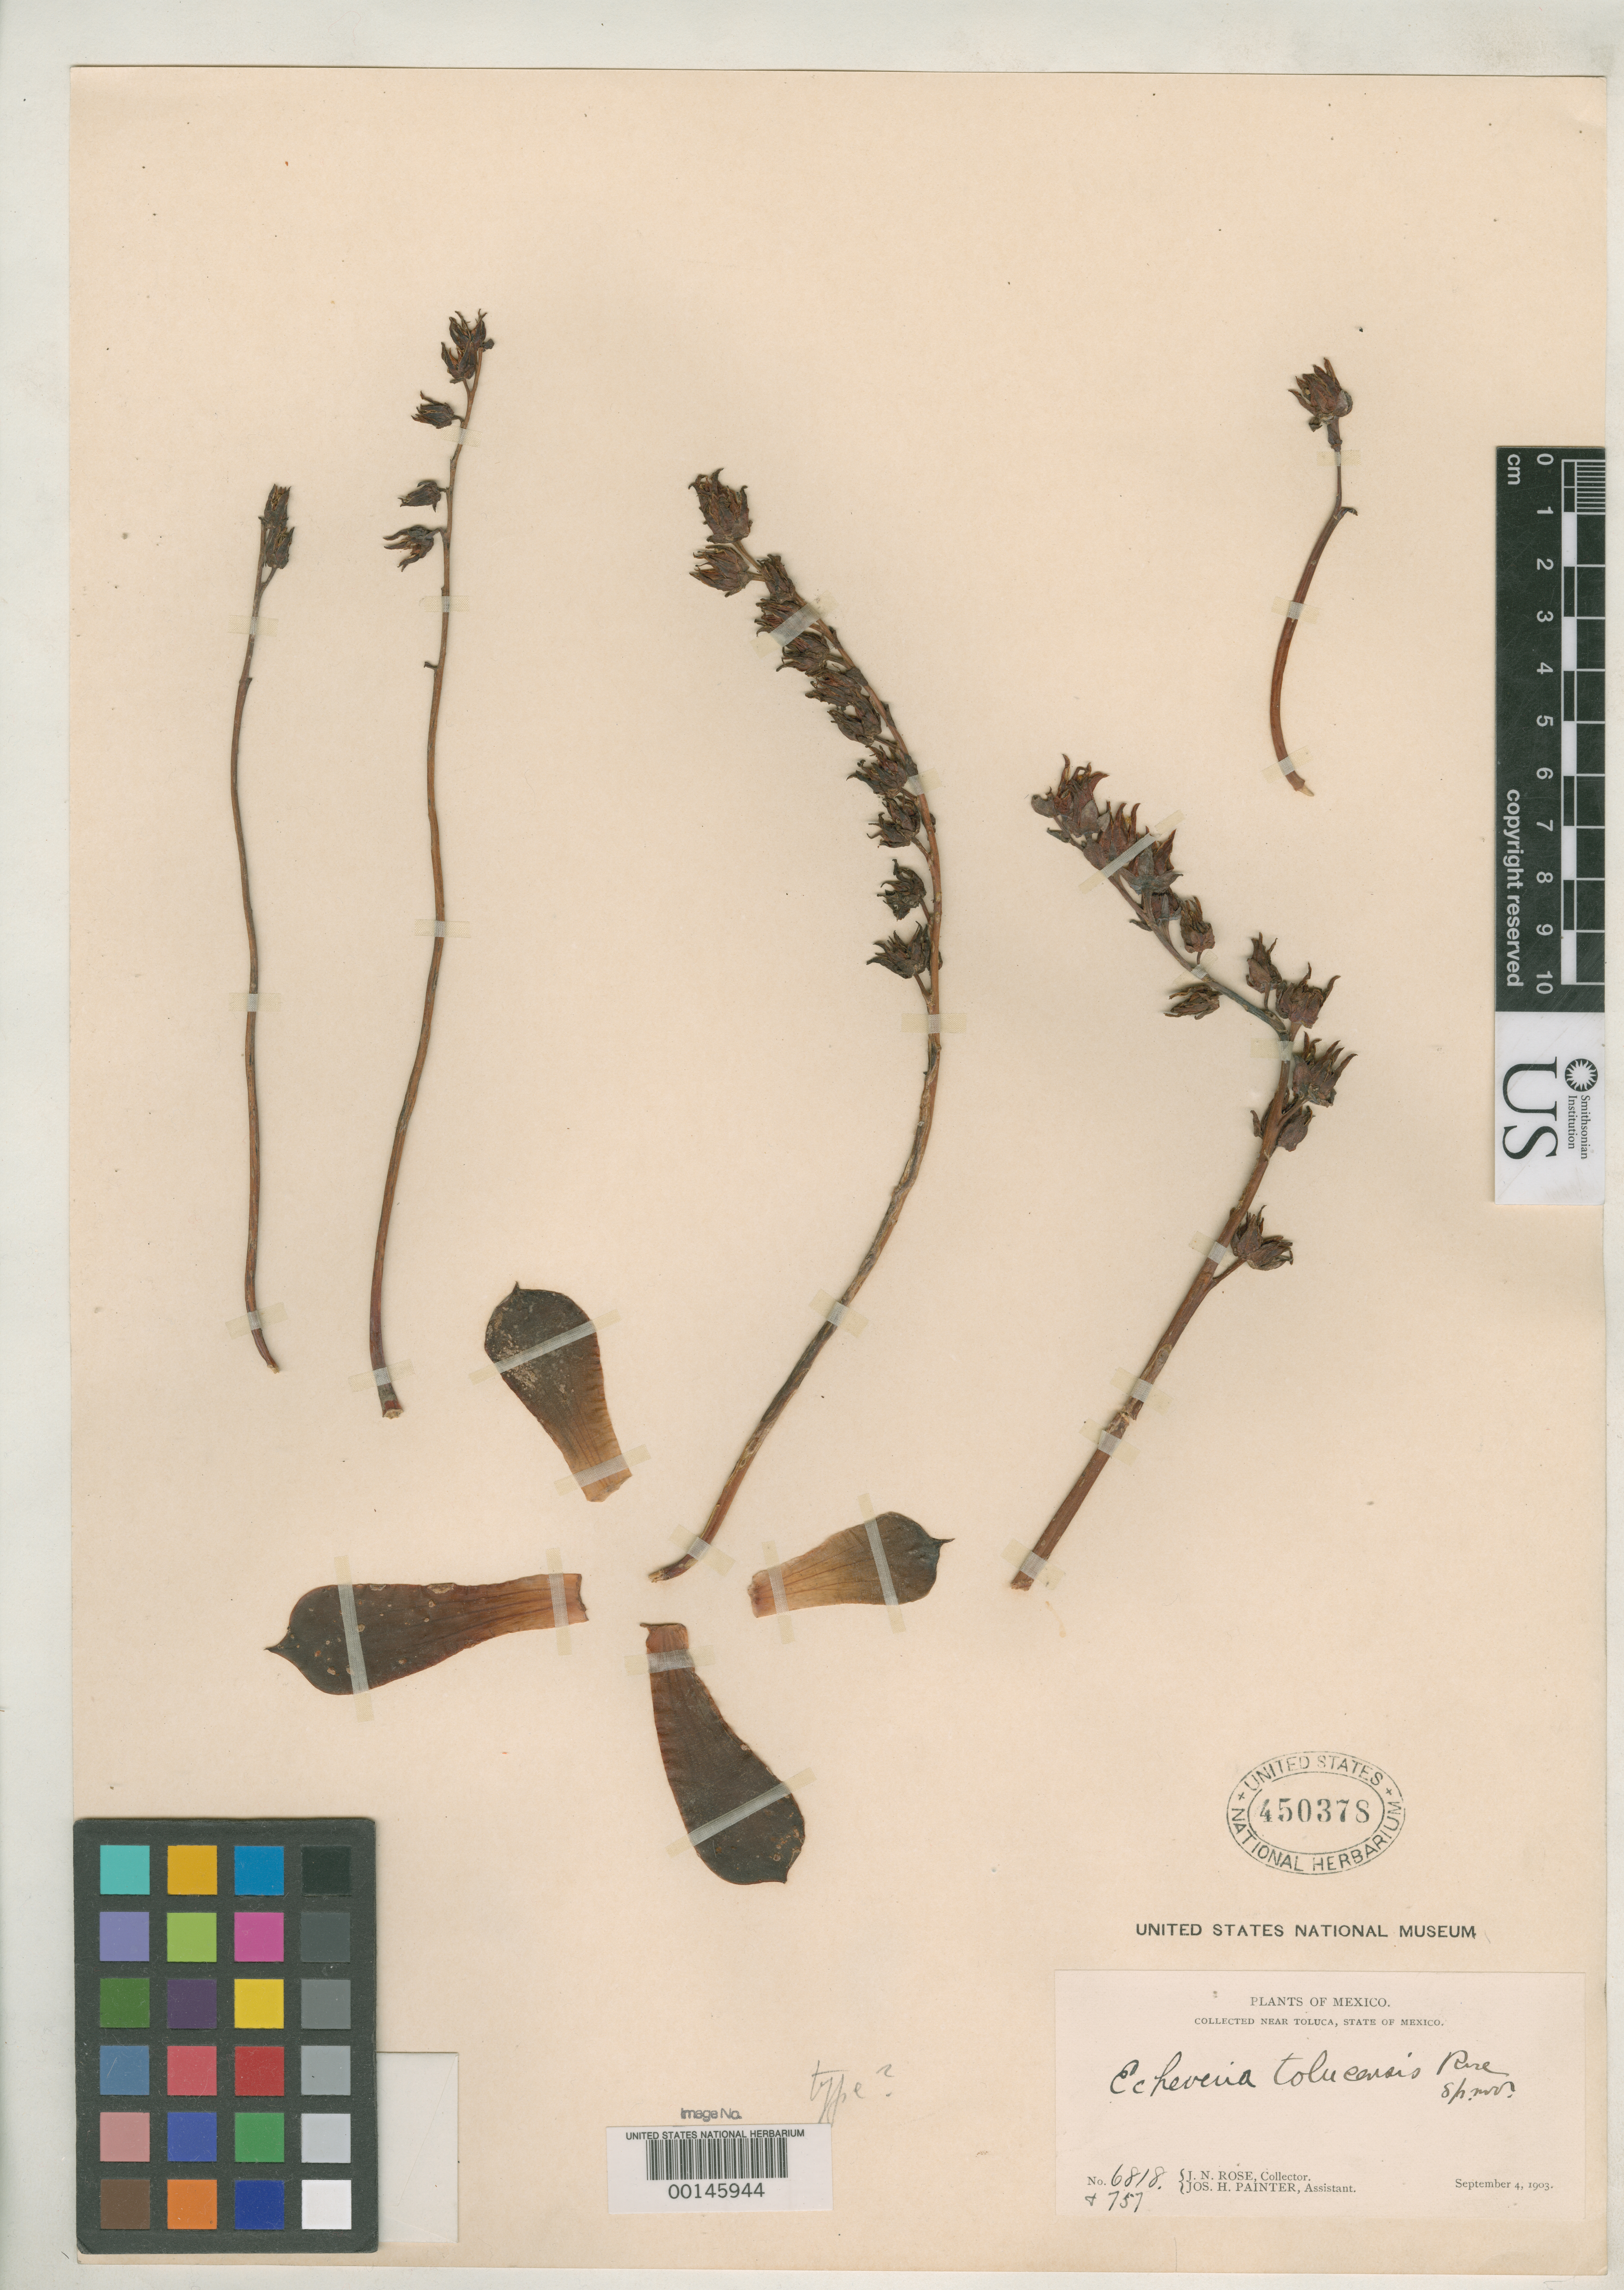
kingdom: Plantae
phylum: Tracheophyta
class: Magnoliopsida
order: Saxifragales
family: Crassulaceae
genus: Echeveria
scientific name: Echeveria tolucensis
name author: Rose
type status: Holotype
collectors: J. N. Rose & J. H. Painter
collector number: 6818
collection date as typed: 04 Sep 1903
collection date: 1903-09-04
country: Mexico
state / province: México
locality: Near Toluca.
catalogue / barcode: US 450378